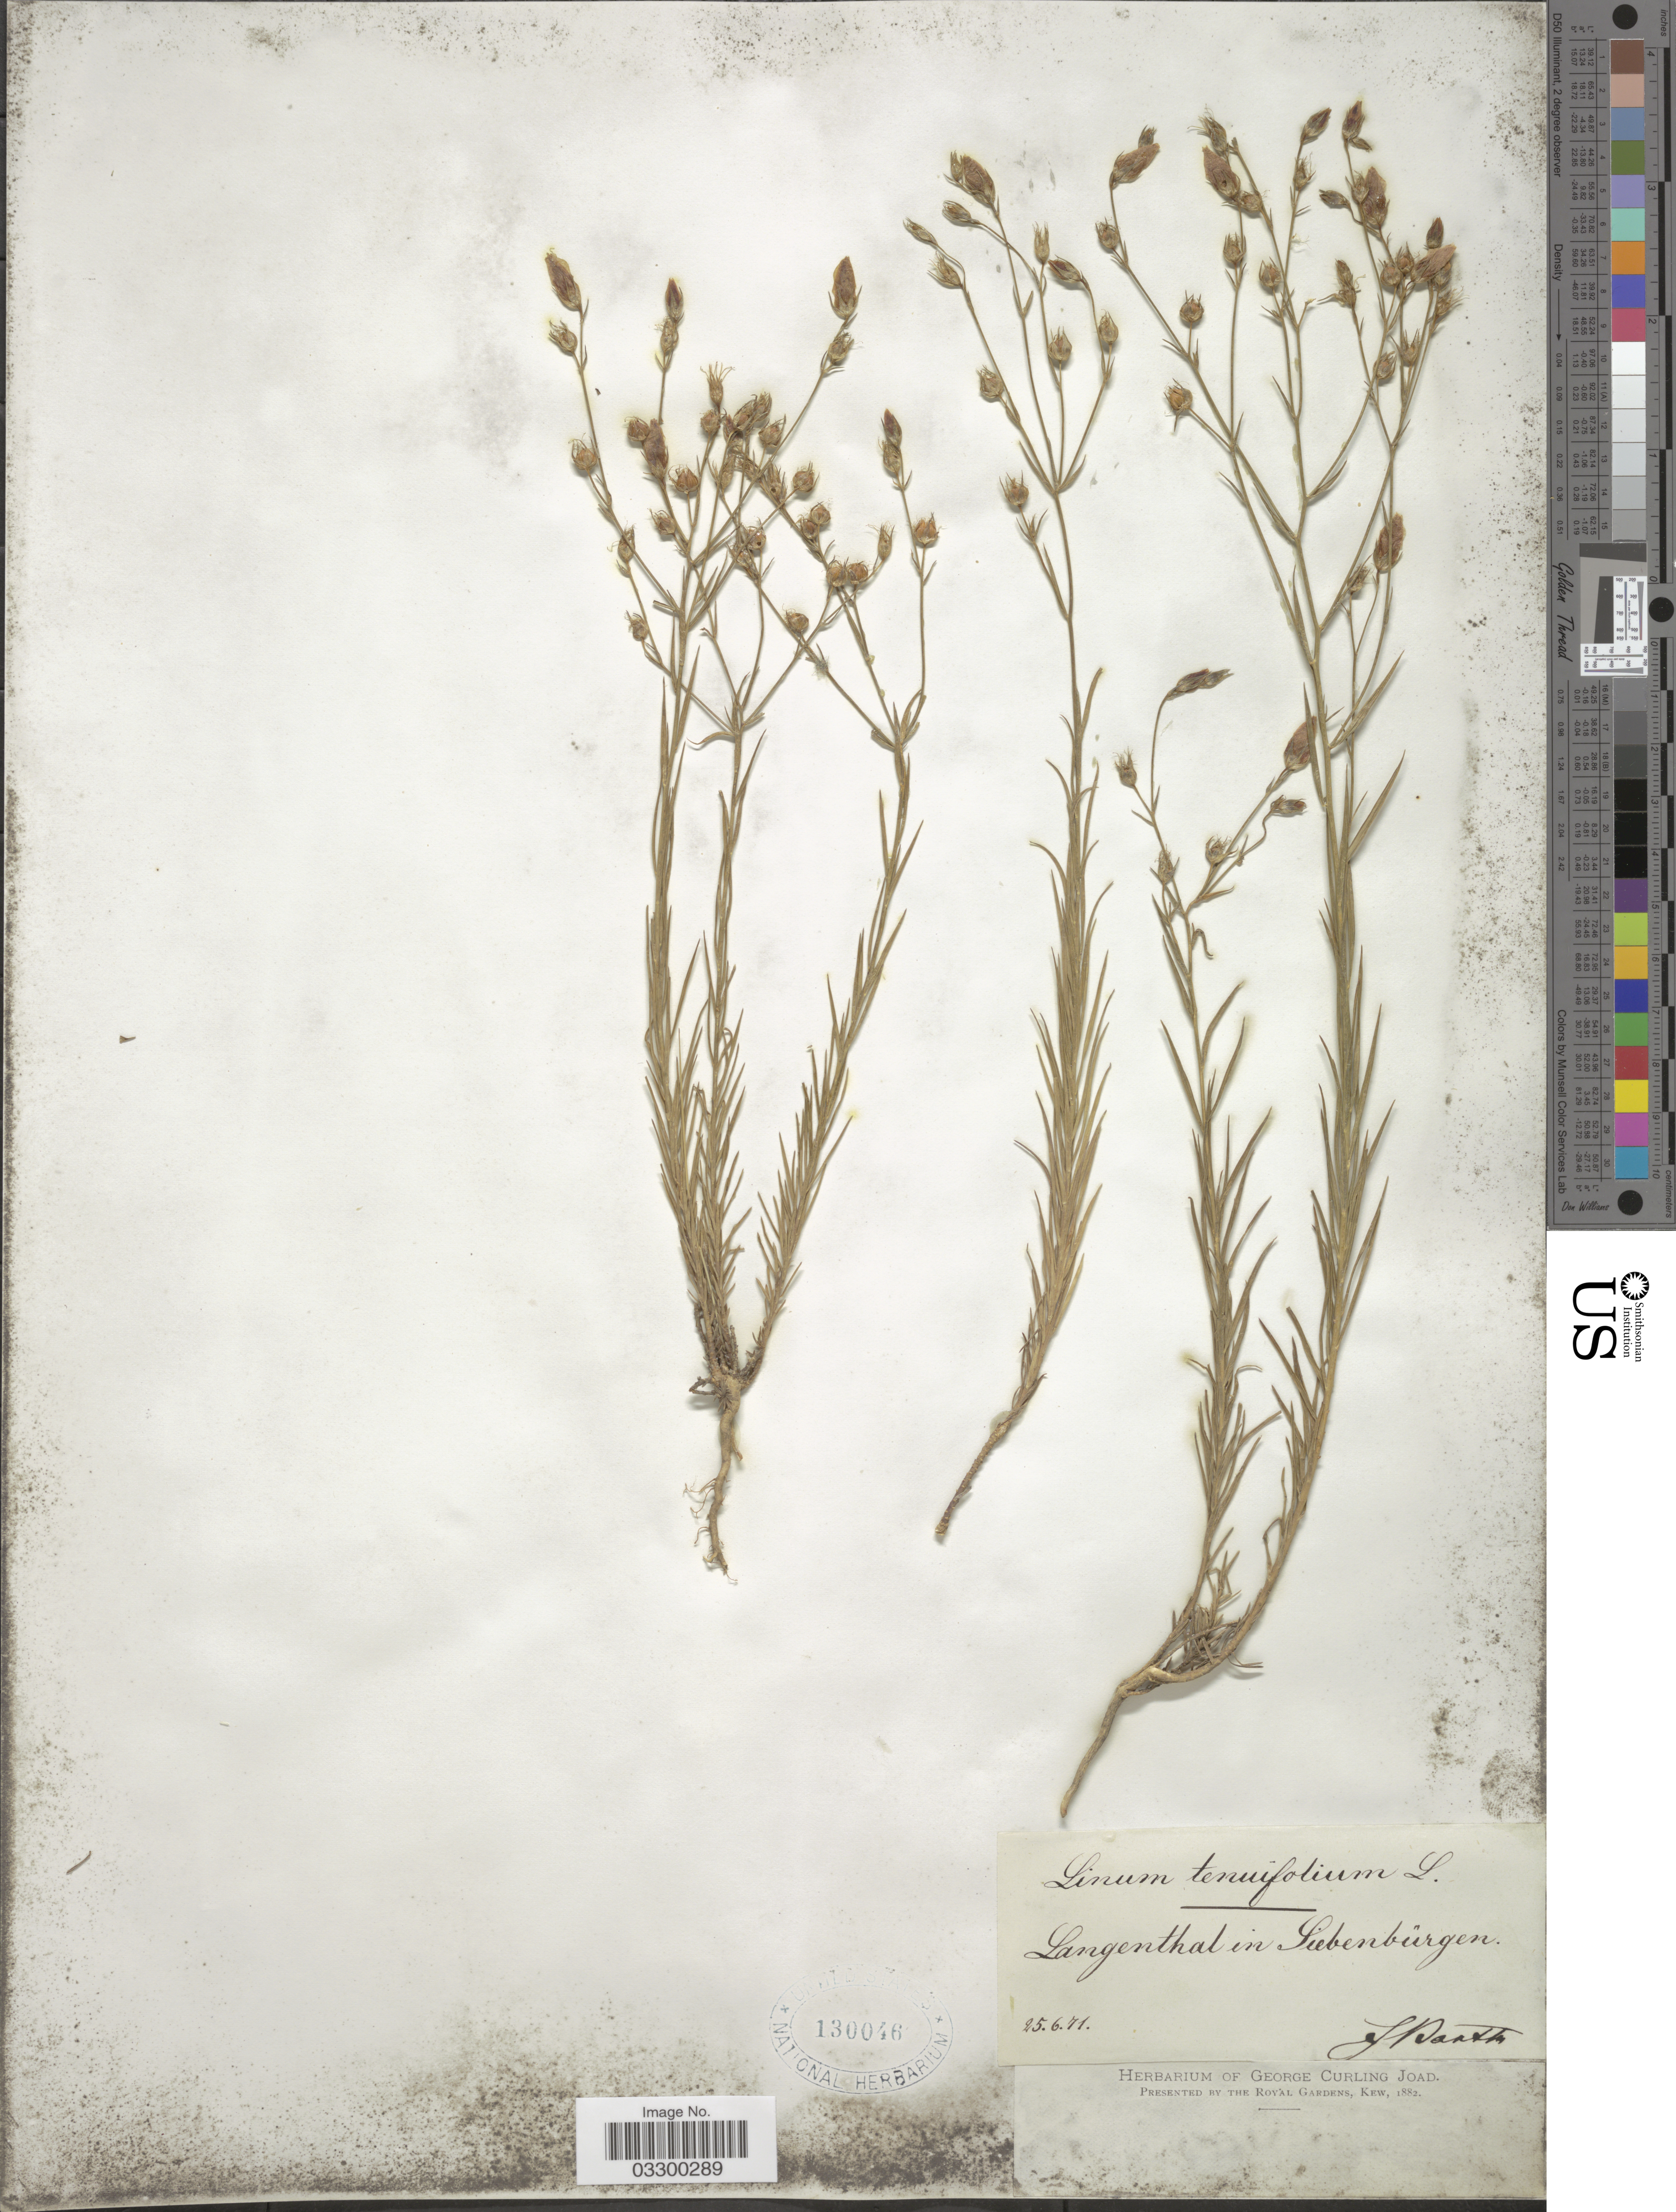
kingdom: Plantae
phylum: Tracheophyta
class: Magnoliopsida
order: Malpighiales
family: Linaceae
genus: Linum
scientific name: Linum tenuifolium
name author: L.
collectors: J. Barth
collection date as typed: Transcribed d/m/y: 25/6/71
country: Romania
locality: Langenthal in Siebenbürgen.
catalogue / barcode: US 130046